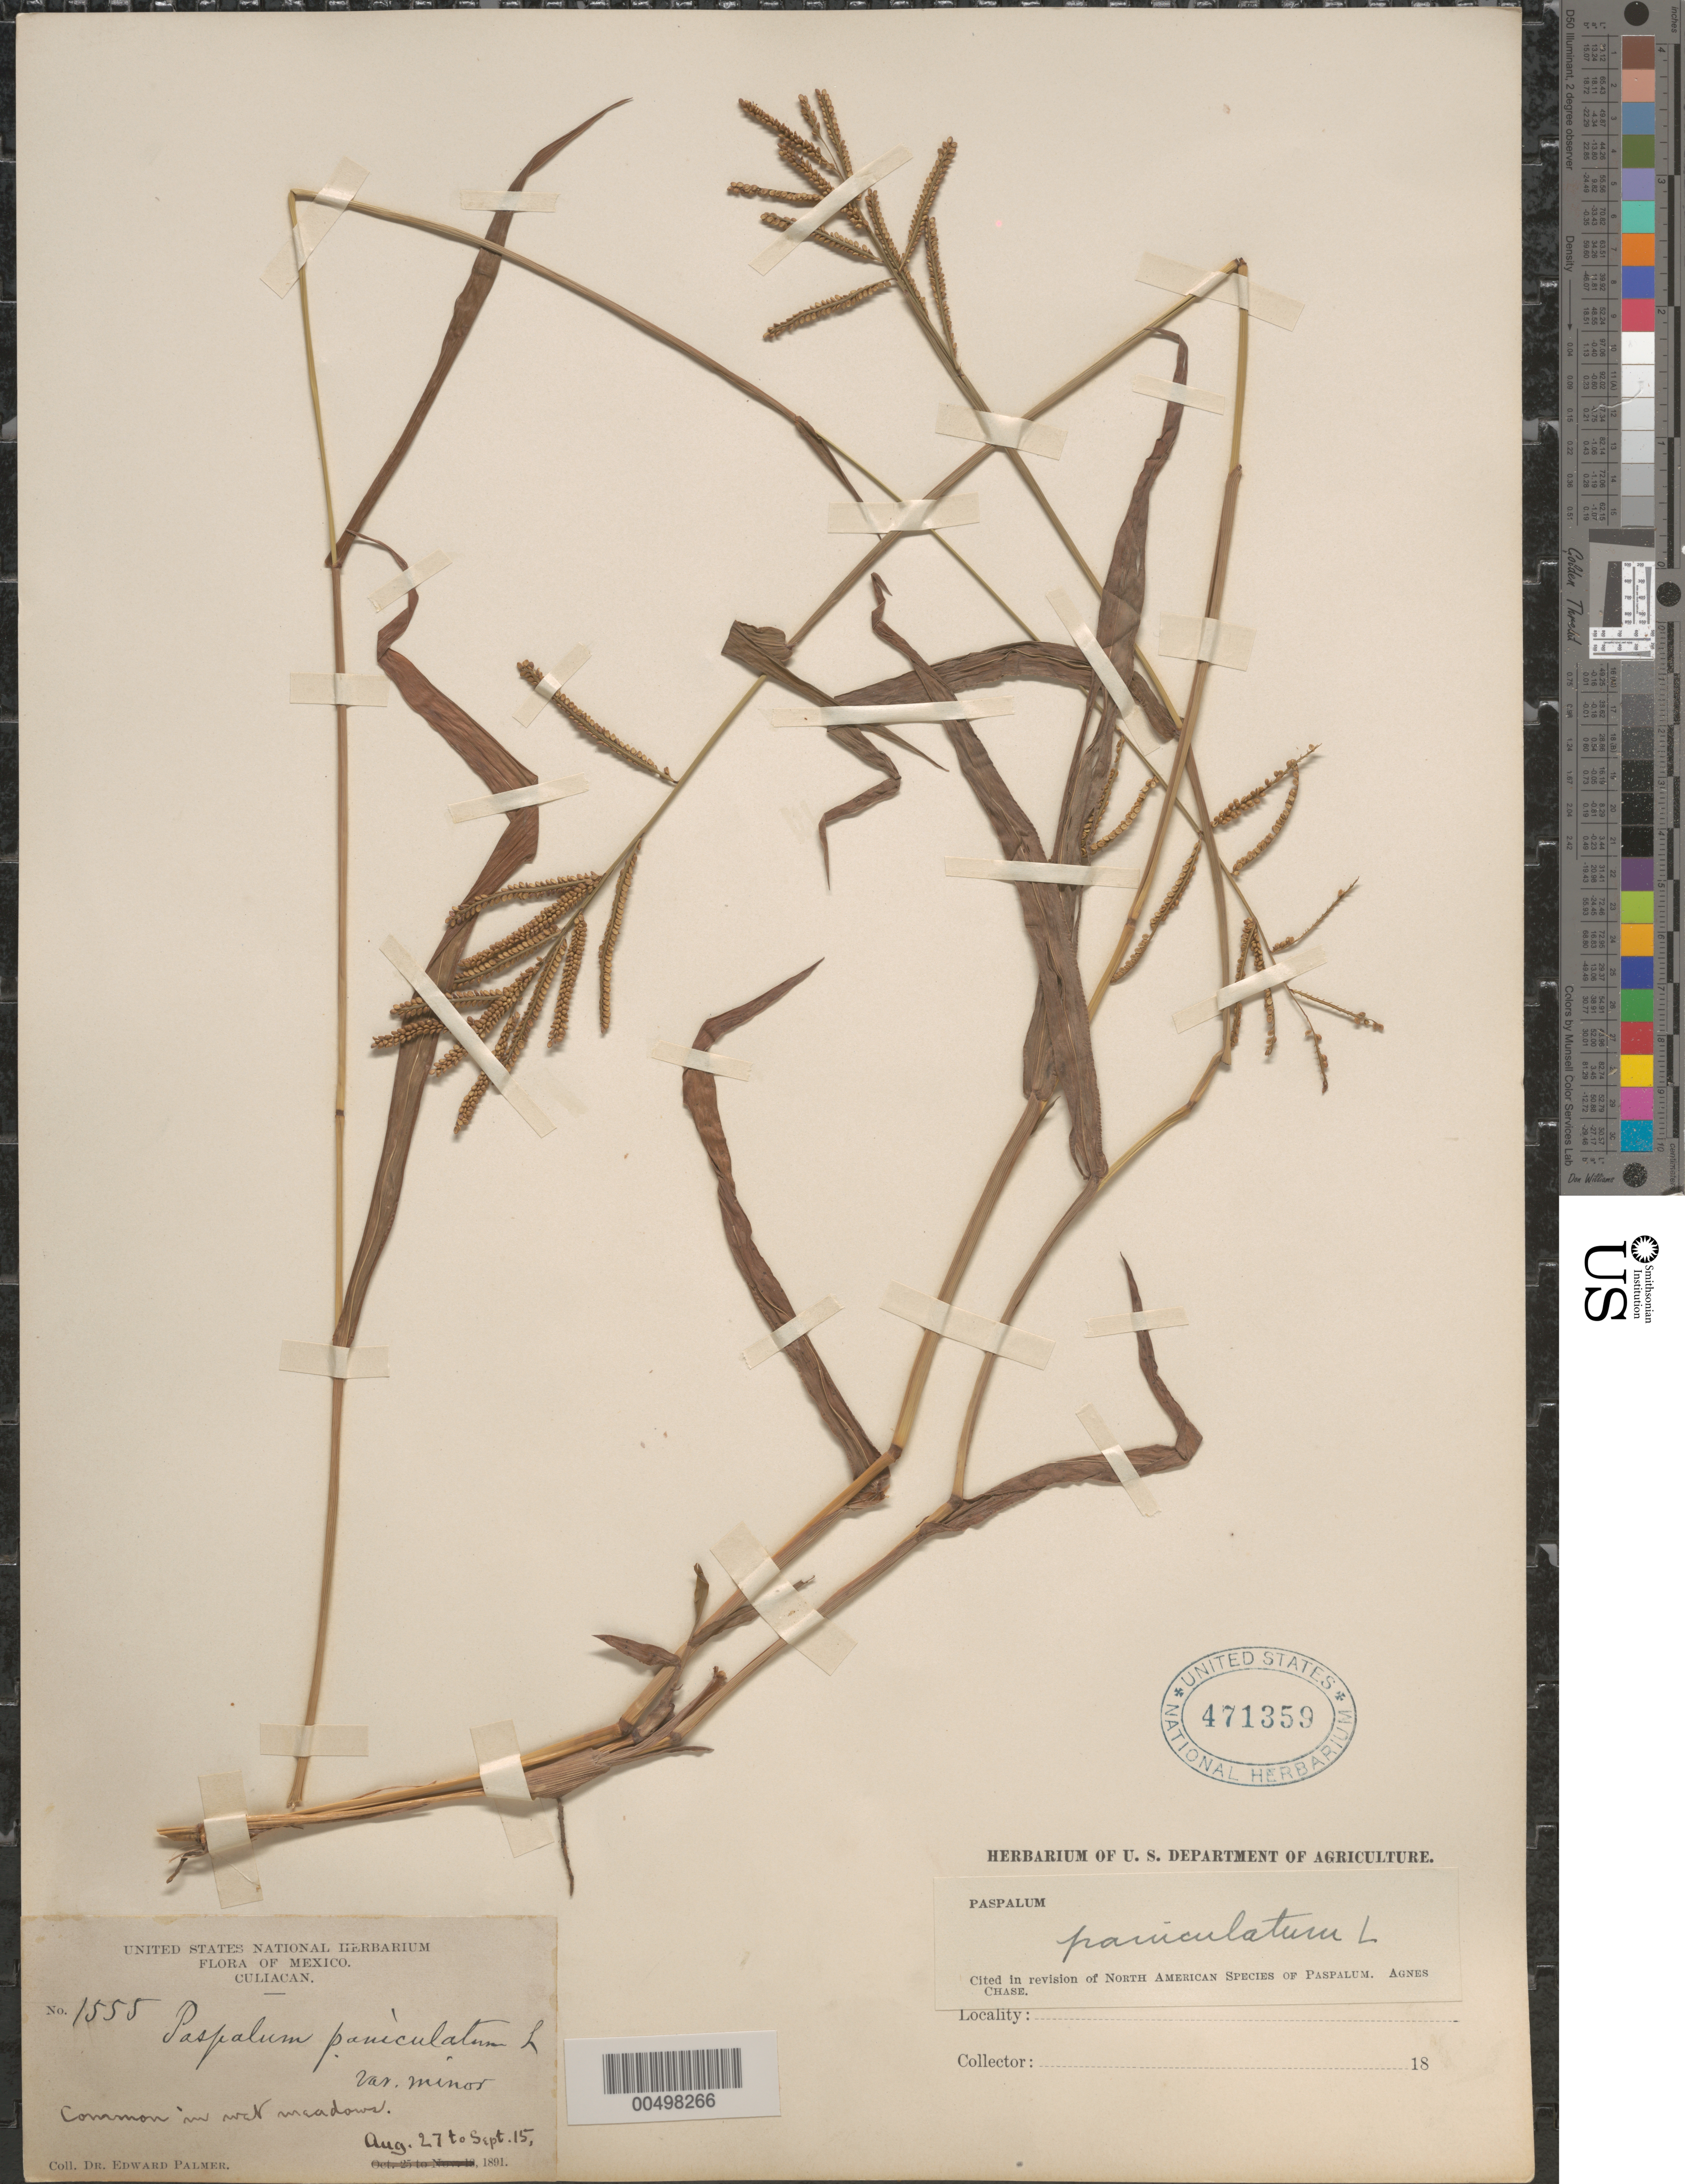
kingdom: Plantae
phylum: Tracheophyta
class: Liliopsida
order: Poales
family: Poaceae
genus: Paspalum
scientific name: Paspalum paniculatum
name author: L.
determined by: Chase, [M.] Agnes, (US)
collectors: E. Palmer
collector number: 1555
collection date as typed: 27 Aug 1891 to 15 Sep 1891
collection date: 1891-08-27/1891-09-15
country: Mexico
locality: Culiacan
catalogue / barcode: US 471359